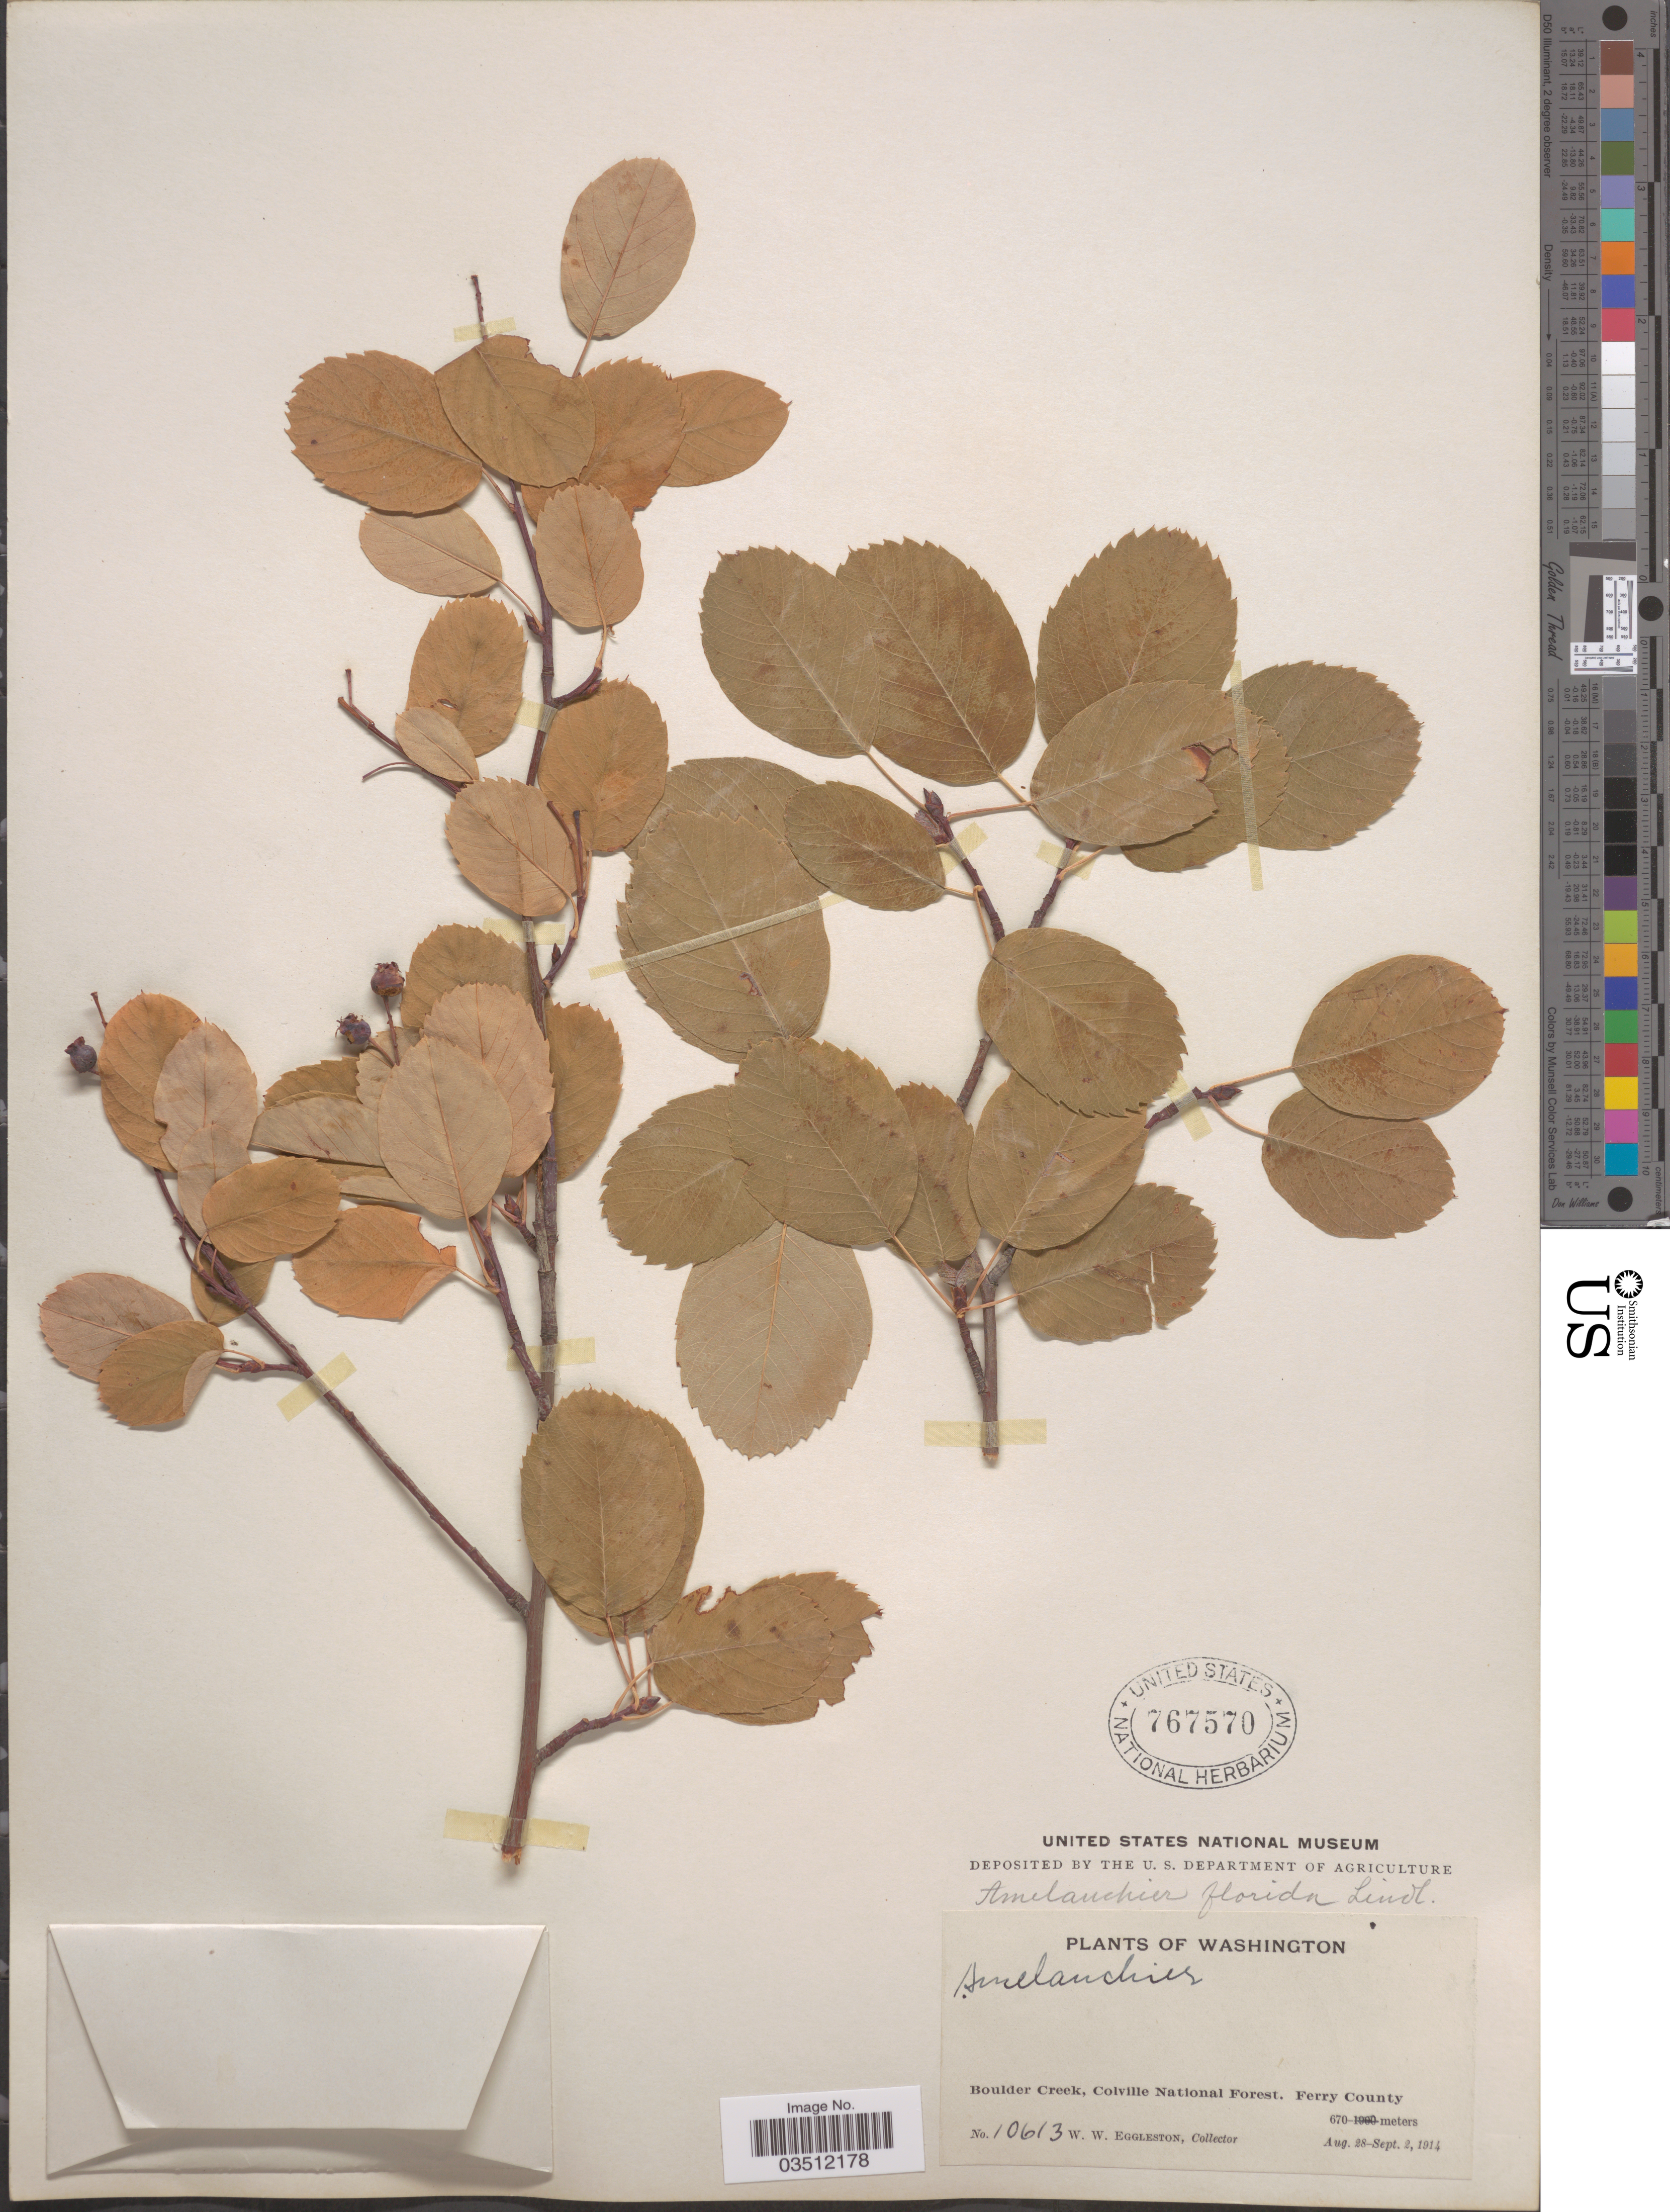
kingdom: Plantae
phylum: Tracheophyta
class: Magnoliopsida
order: Rosales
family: Rosaceae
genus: Amelanchier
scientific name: Amelanchier florida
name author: Lindl.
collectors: W. W. Eggleston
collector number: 10613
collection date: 1914-08-28/1914-09-02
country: United States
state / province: Washington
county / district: Ferry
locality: Boulder Creek, Colville National Forest, Ferry County.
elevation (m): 670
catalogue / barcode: US 767570